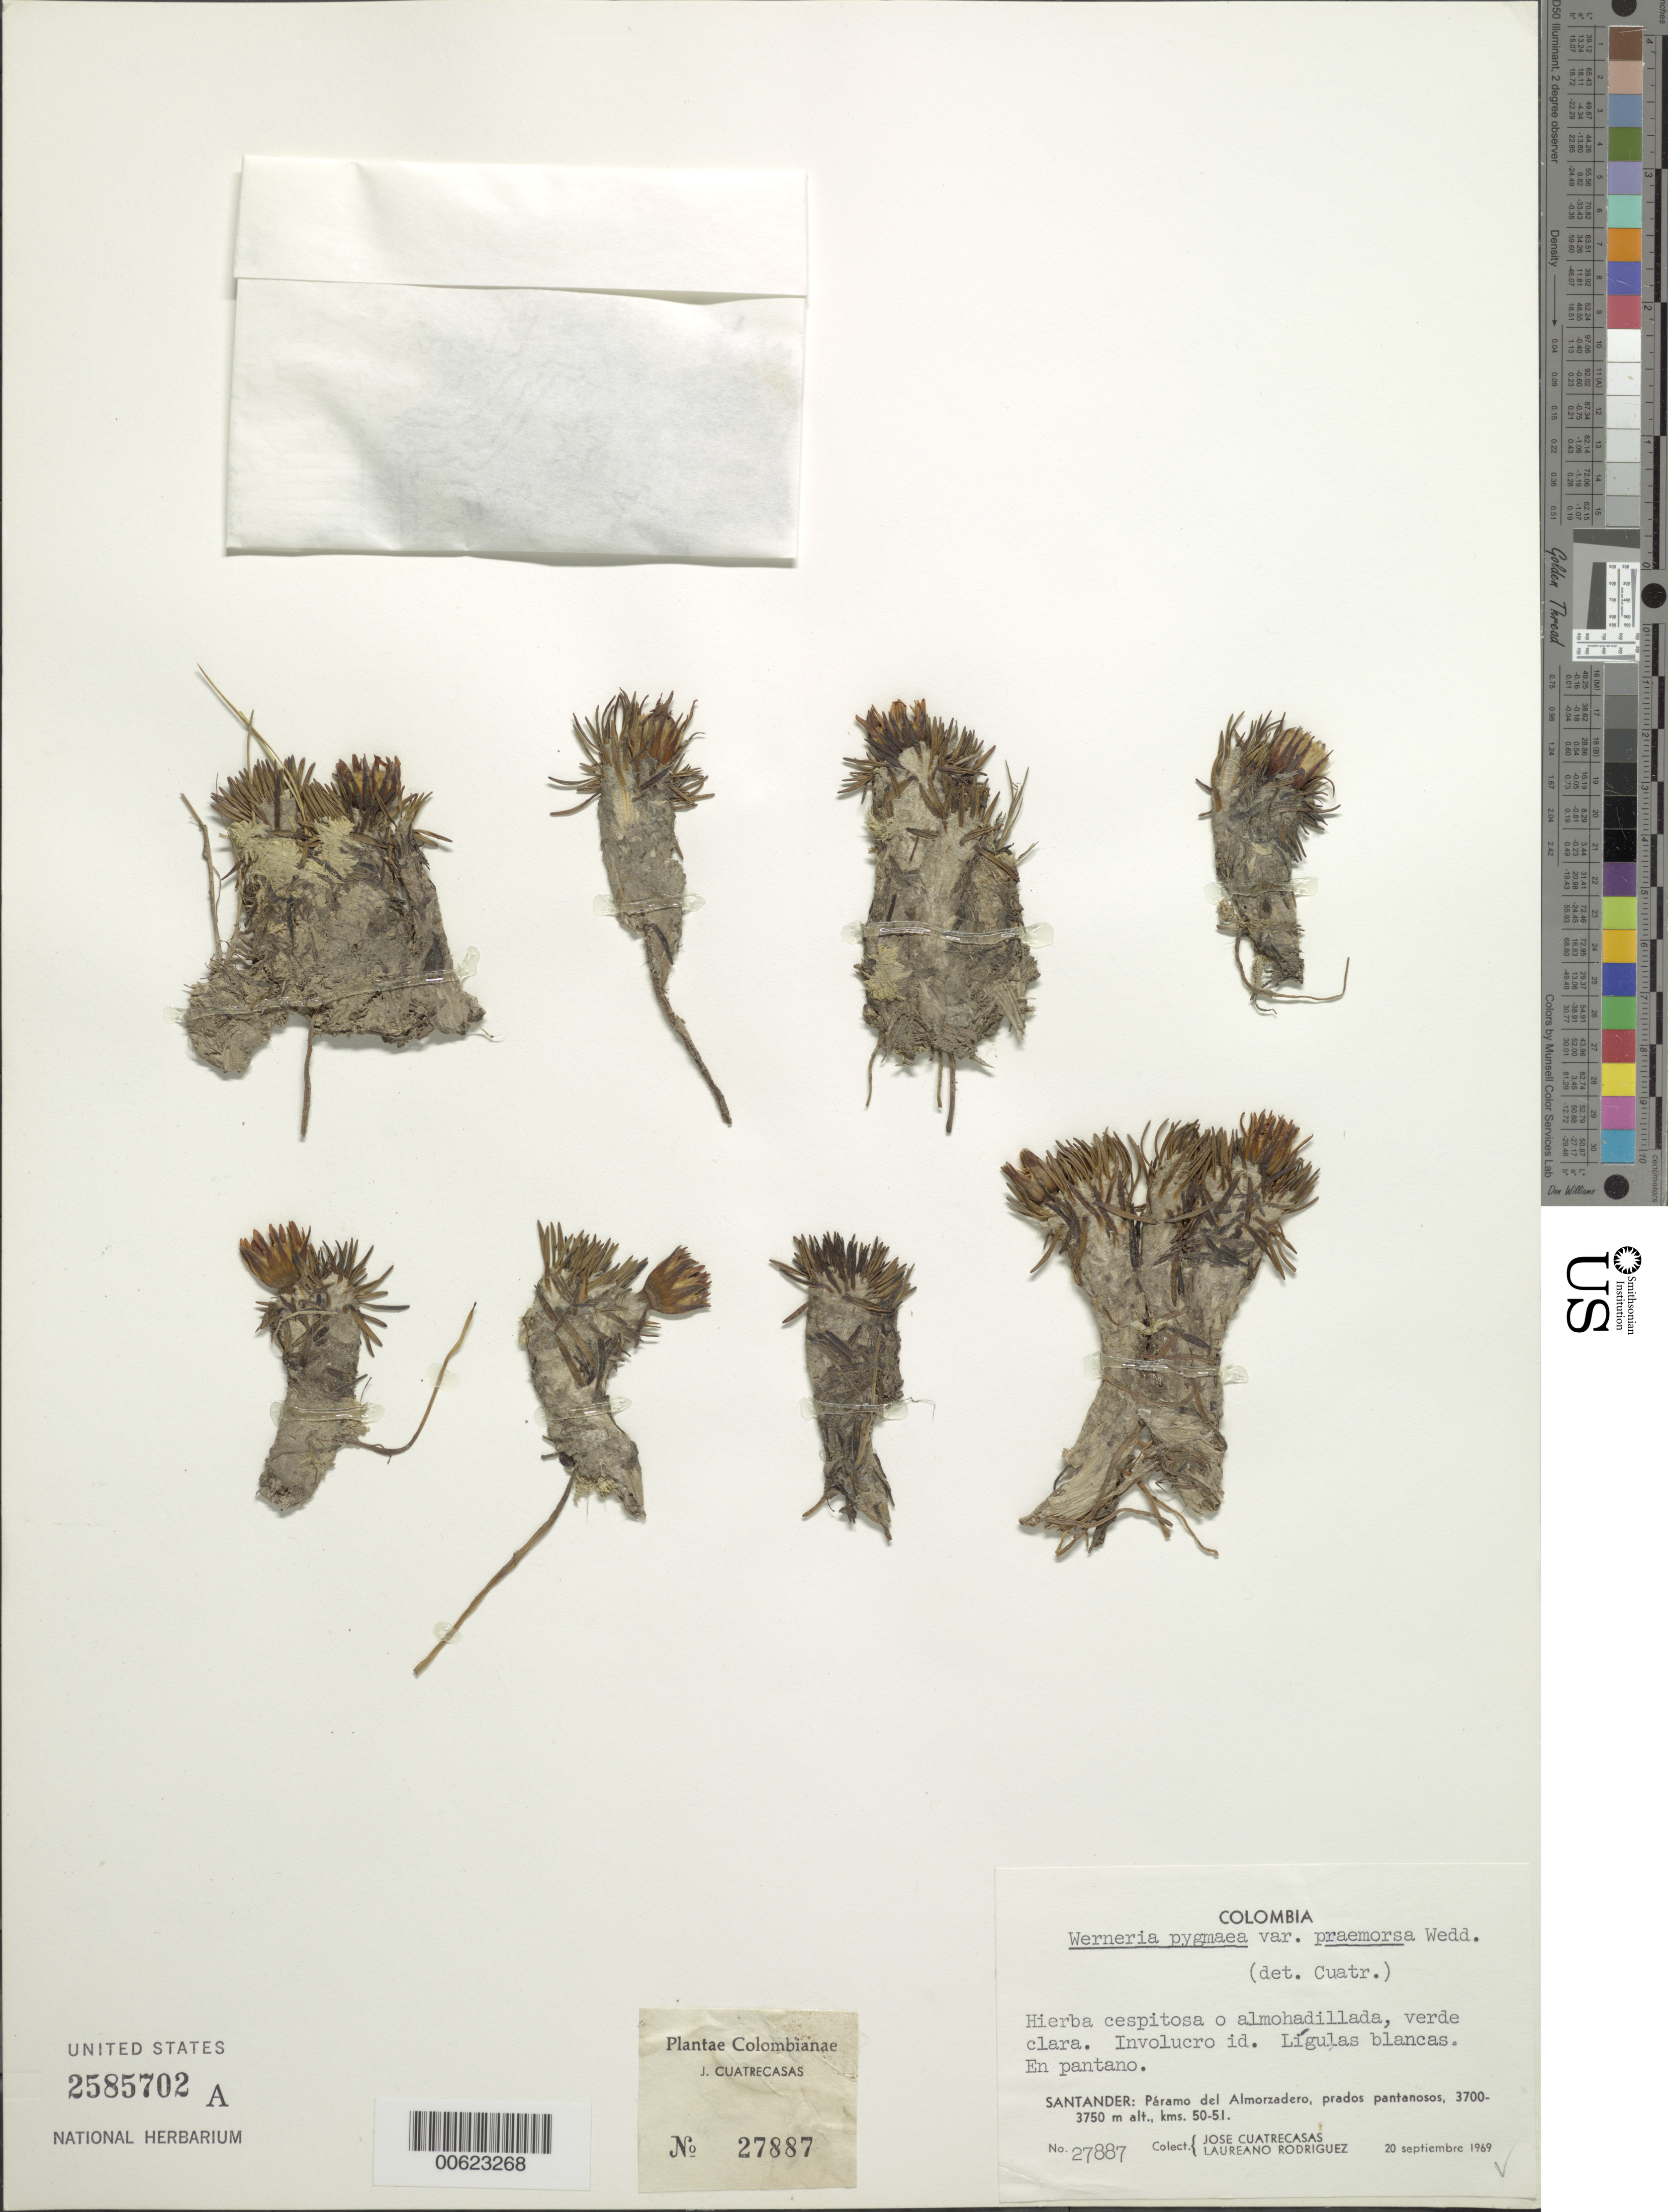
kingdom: Plantae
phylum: Tracheophyta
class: Magnoliopsida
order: Asterales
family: Asteraceae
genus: Werneria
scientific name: Werneria pygmaea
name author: Gillies ex Hook. & Arn.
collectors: J. Cuatrecasas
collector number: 27887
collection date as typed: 20-Sep-69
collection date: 1969-09-20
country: Colombia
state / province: Santander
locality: Páramo del Almorzadero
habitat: Prados pantanosos (marshy meadows)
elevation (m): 3700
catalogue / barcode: US 2585702A